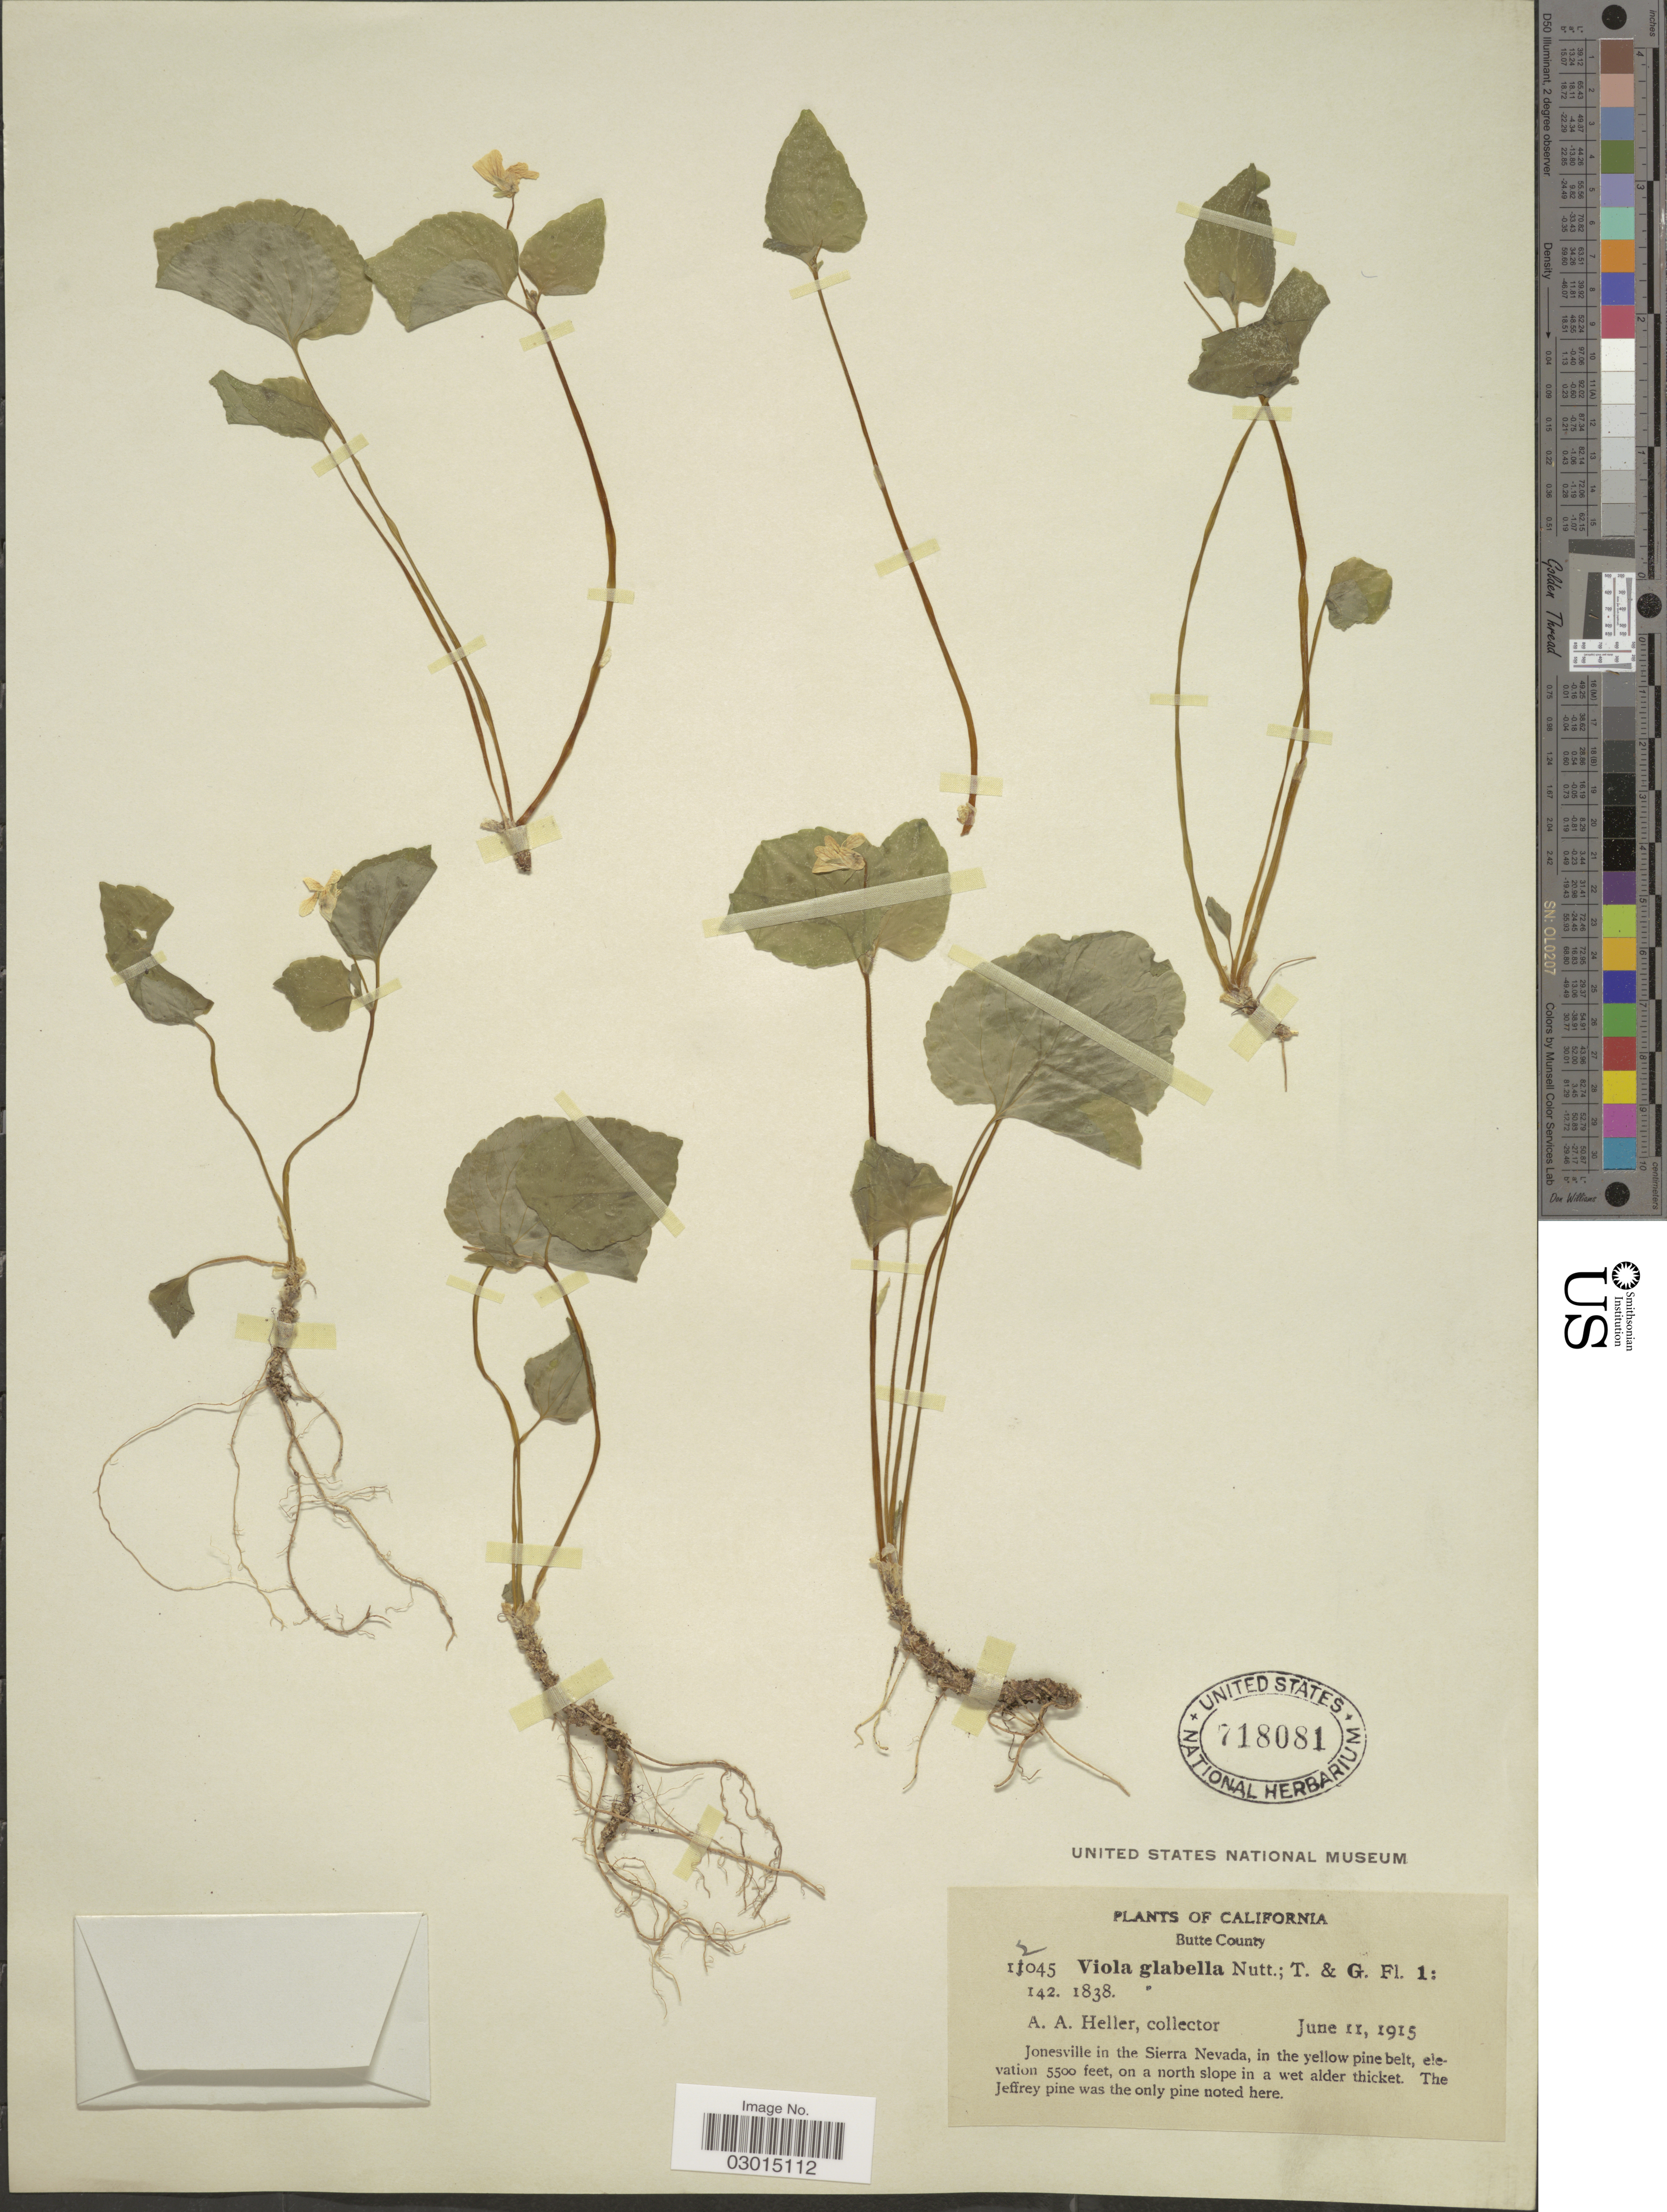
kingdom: Plantae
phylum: Tracheophyta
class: Magnoliopsida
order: Malpighiales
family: Violaceae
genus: Viola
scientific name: Viola glabella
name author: Nutt.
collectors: A. A. Heller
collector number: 12045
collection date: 1915-06-11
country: United States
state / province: California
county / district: Butte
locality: Butte County. Jonesville in the Sierra Nevada.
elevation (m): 1676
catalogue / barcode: US 718081